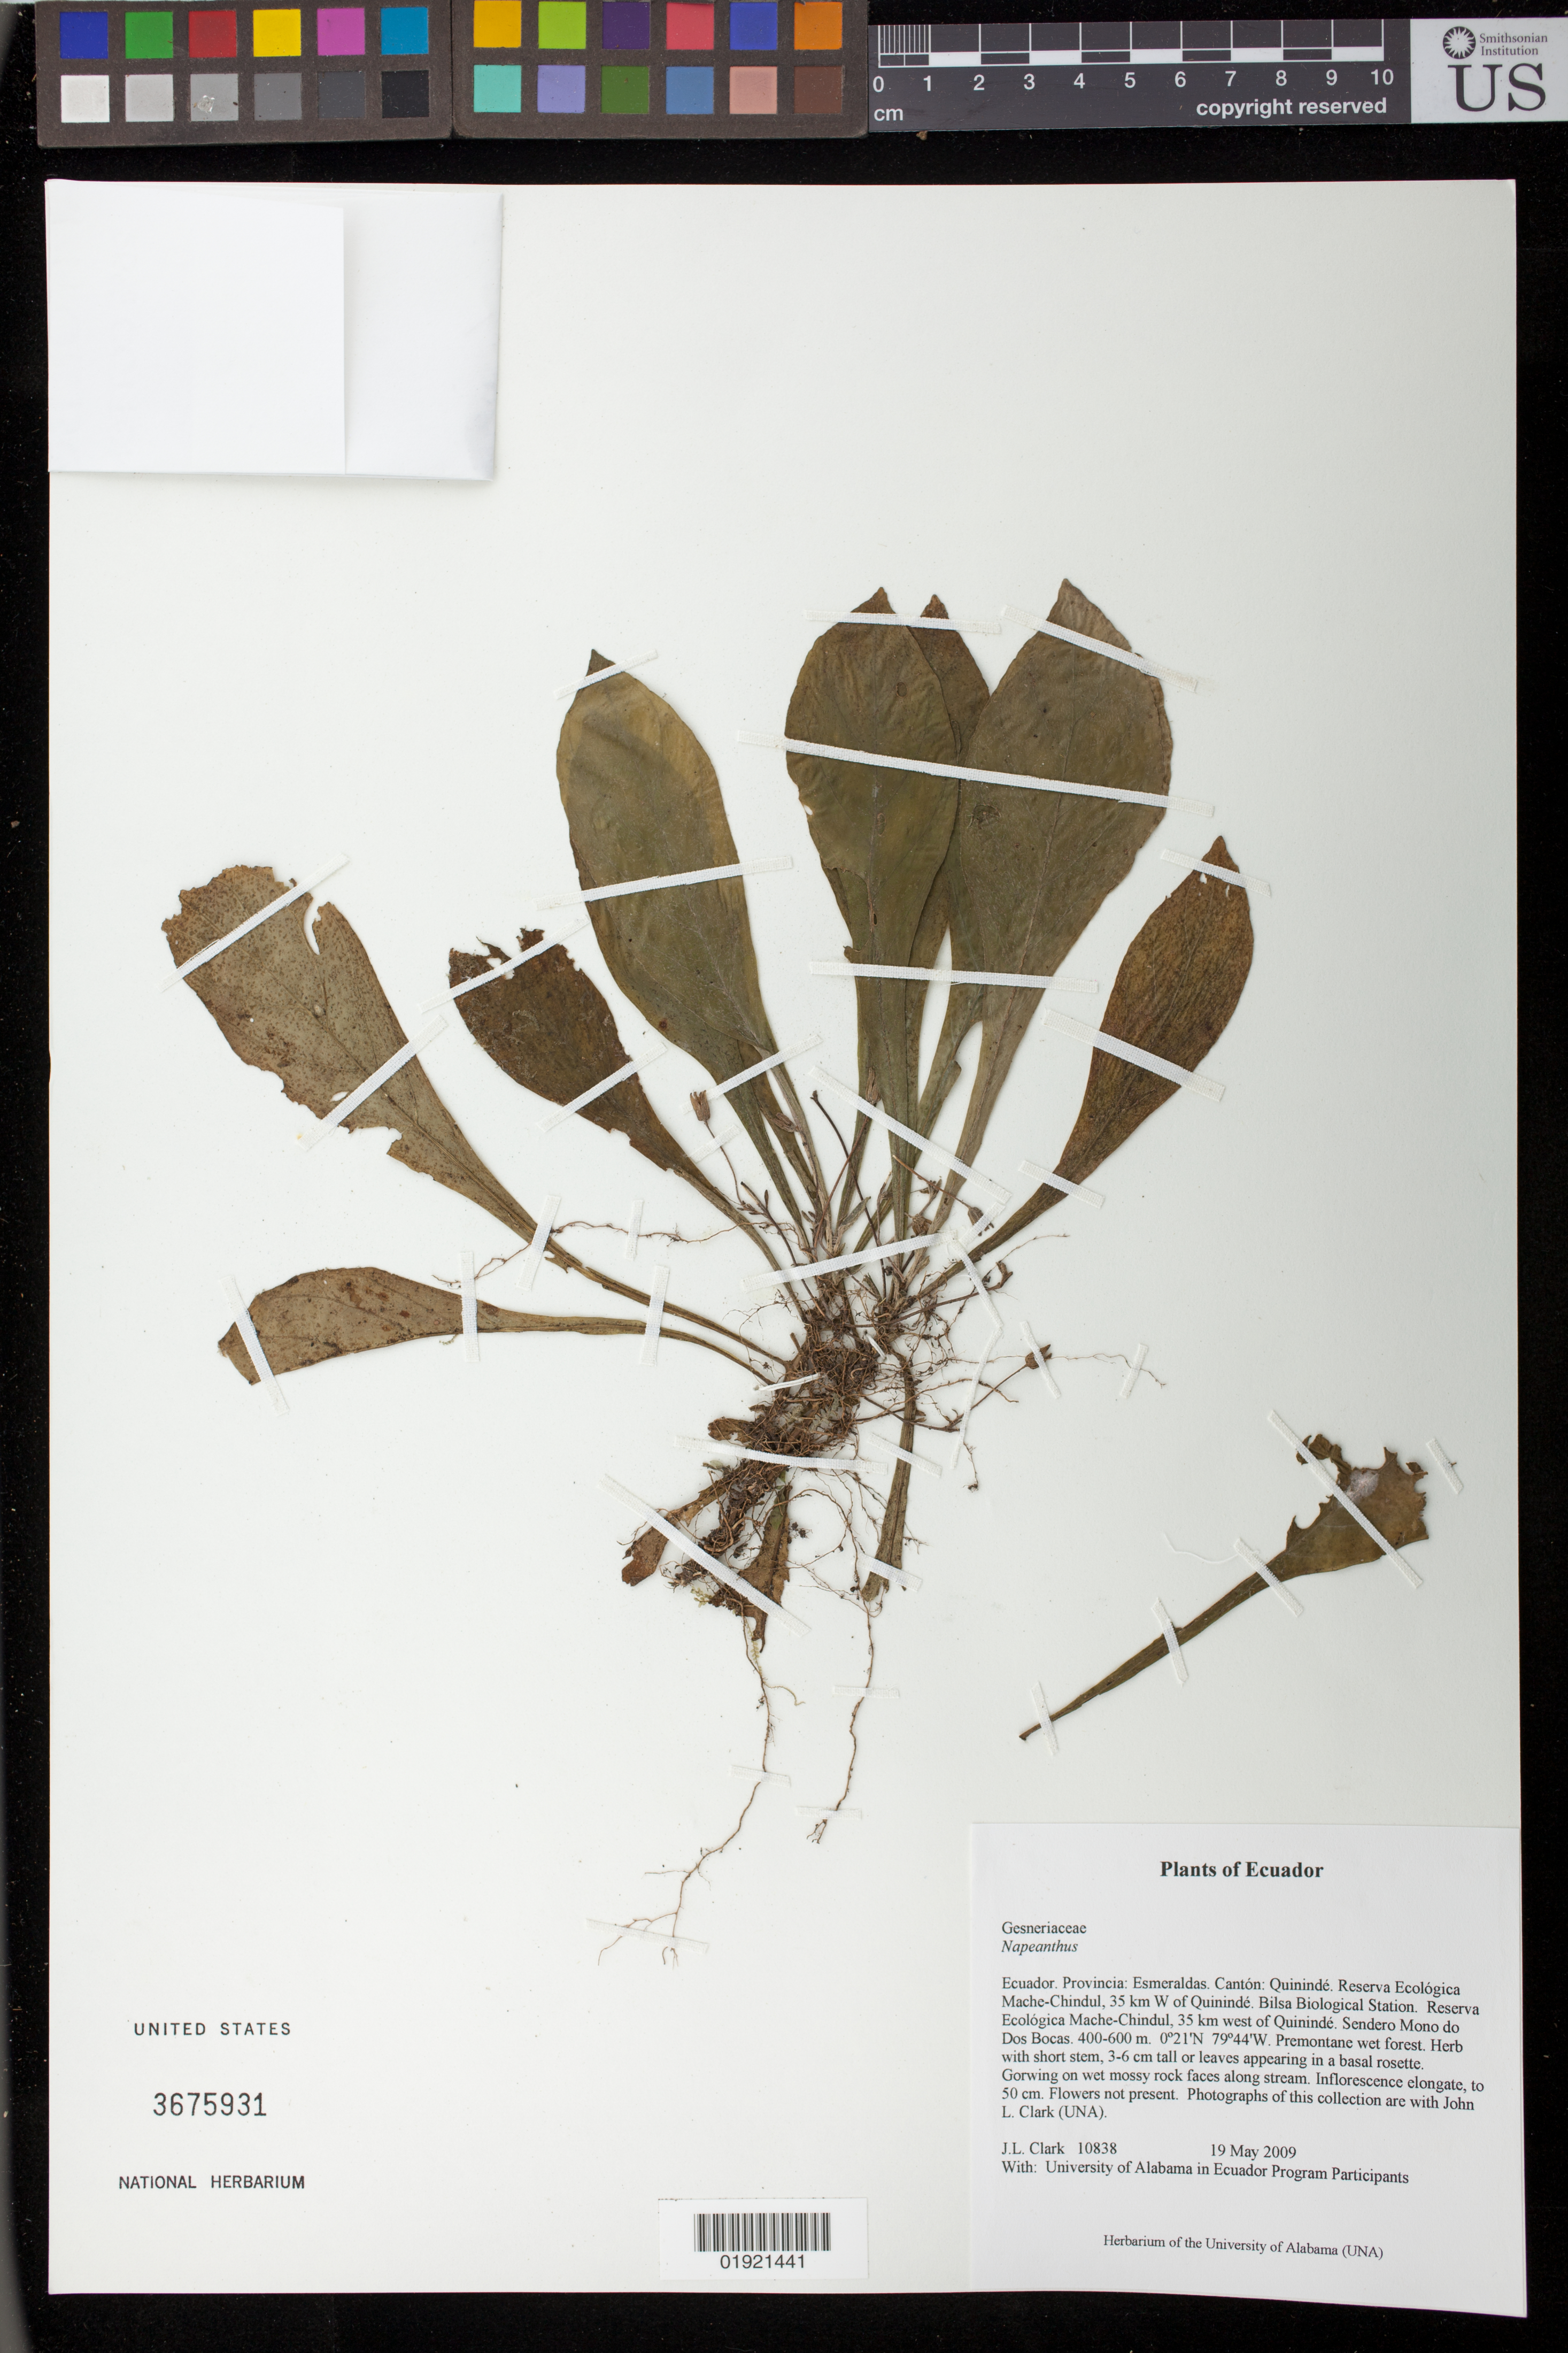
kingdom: Plantae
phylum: Tracheophyta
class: Magnoliopsida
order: Lamiales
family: Gesneriaceae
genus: Napeanthus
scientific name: Napeanthus sp.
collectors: J. L. Clark & University of Alabama in Ecuador Program participants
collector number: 10838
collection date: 2009-05-19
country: Ecuador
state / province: Esmeraldas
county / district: Quinindé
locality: Reserva Ecologica Mache-Chindul, 35 km W on Quininde. Bilsa Biological Station. Sendero Mono do Dos Bocas.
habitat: Premontane wet forest. Growing on wet mossy rock faces along stream.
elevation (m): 400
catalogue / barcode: US 3675931